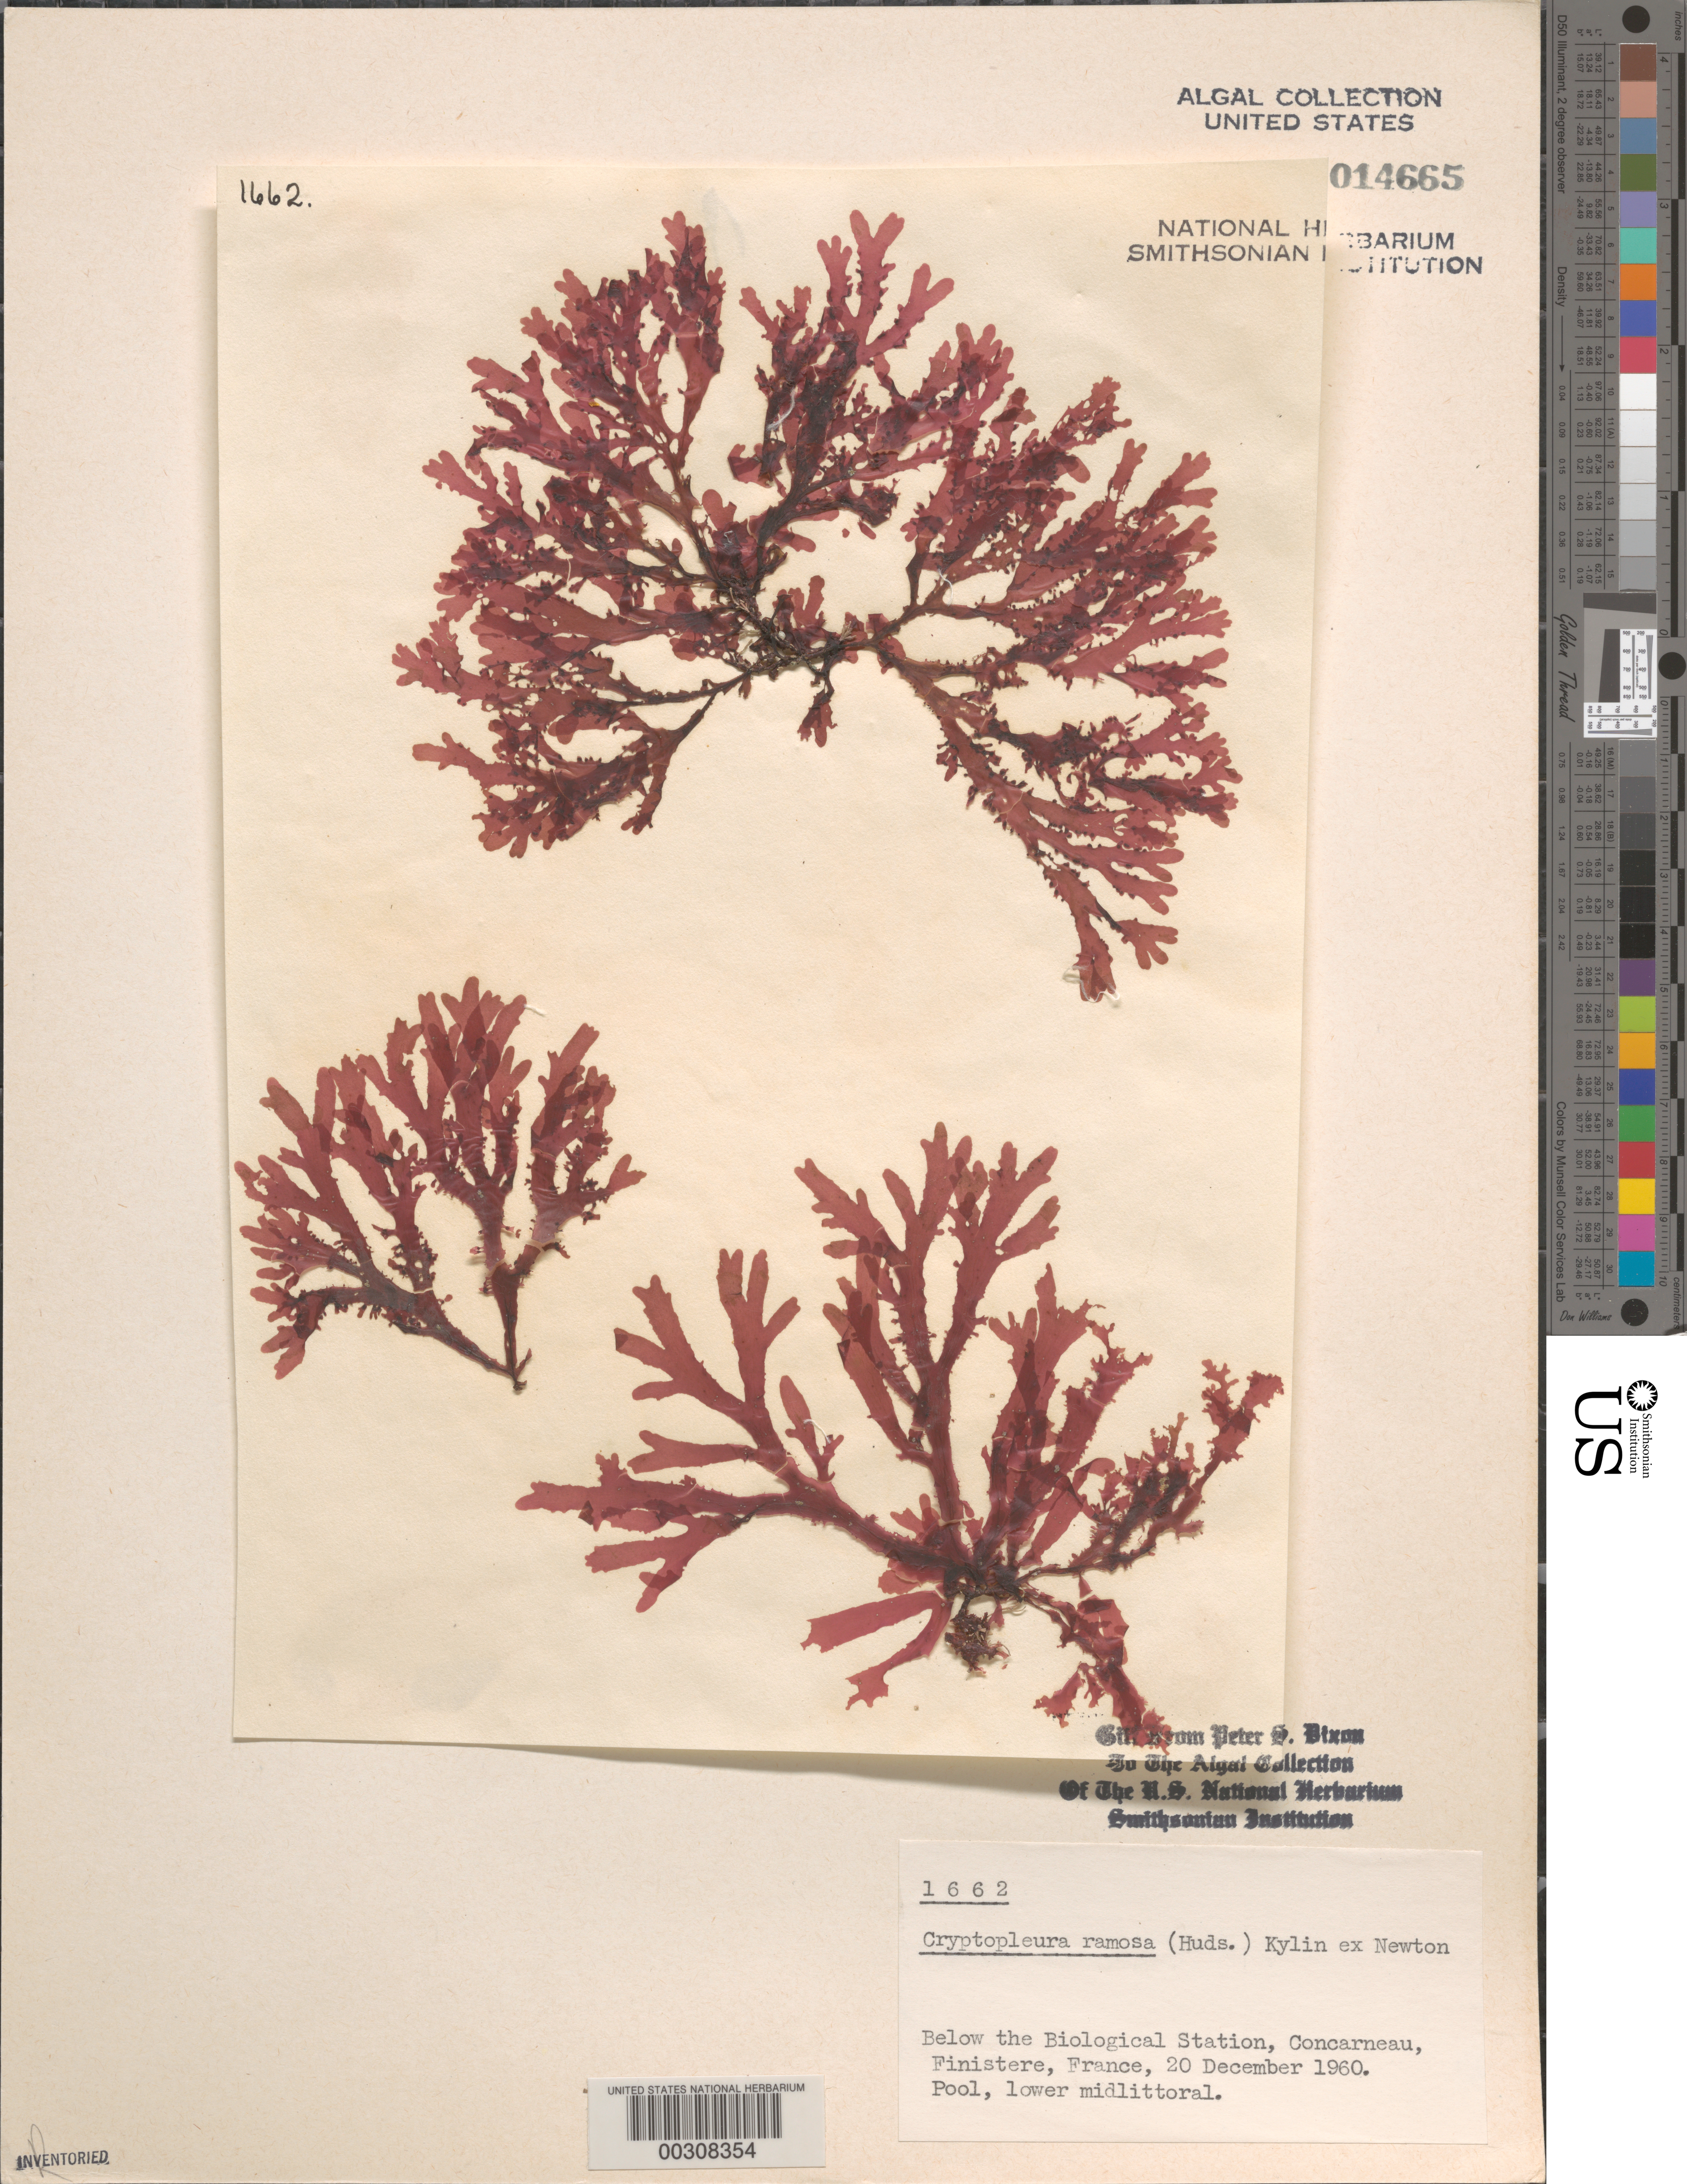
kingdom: Plantae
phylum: Rhodophyta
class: Florideophyceae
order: Ceramiales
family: Delesseriaceae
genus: Cryptopleura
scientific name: Cryptopleura ramosa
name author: (Huds.) L.M. Newton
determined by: Dixon, P. S.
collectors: P. S. Dixon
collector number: PSD 1662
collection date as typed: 20 Dec 1960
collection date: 1960-12-20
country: France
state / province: Bretagne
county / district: Finistère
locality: Concarneau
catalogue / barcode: US 14665